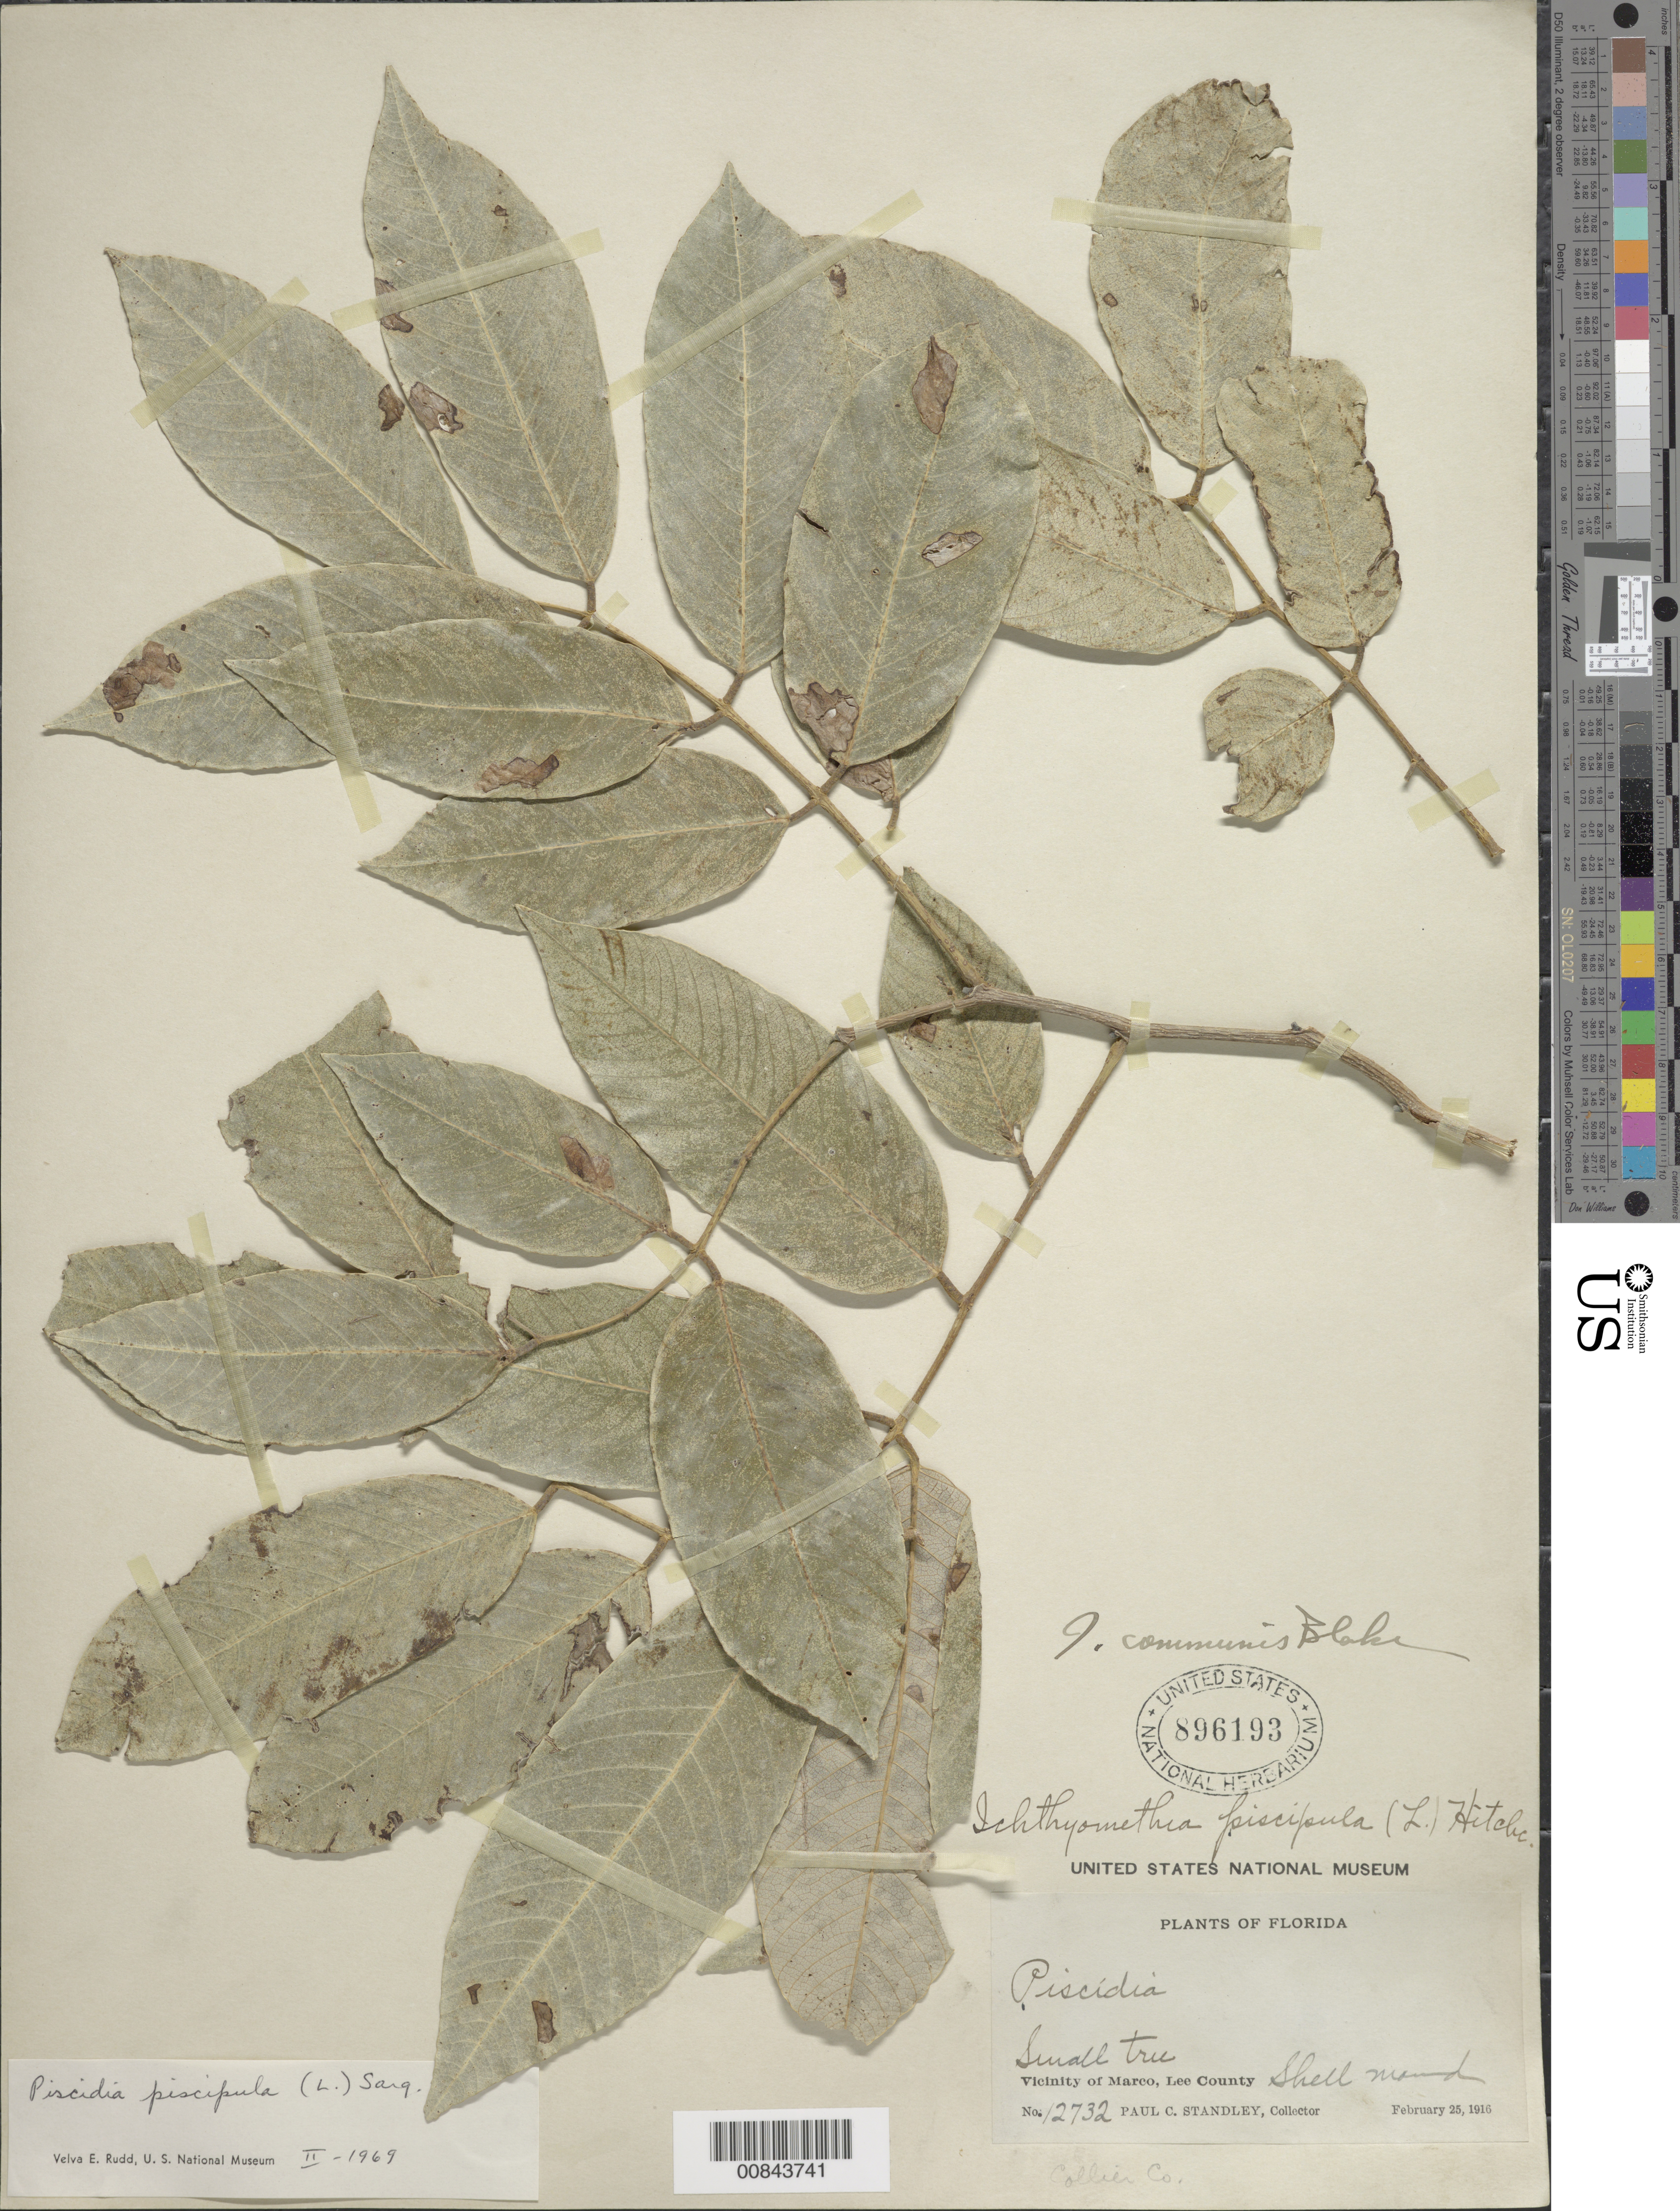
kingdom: Plantae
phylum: Tracheophyta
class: Magnoliopsida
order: Fabales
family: Fabaceae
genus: Piscidia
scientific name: Piscidia piscipula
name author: (L.) Sarg.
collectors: P. C. Standley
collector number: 12732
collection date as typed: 25 Feb 1916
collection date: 1916-02-25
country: United States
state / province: Florida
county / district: Lee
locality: Marco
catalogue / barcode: US 896193